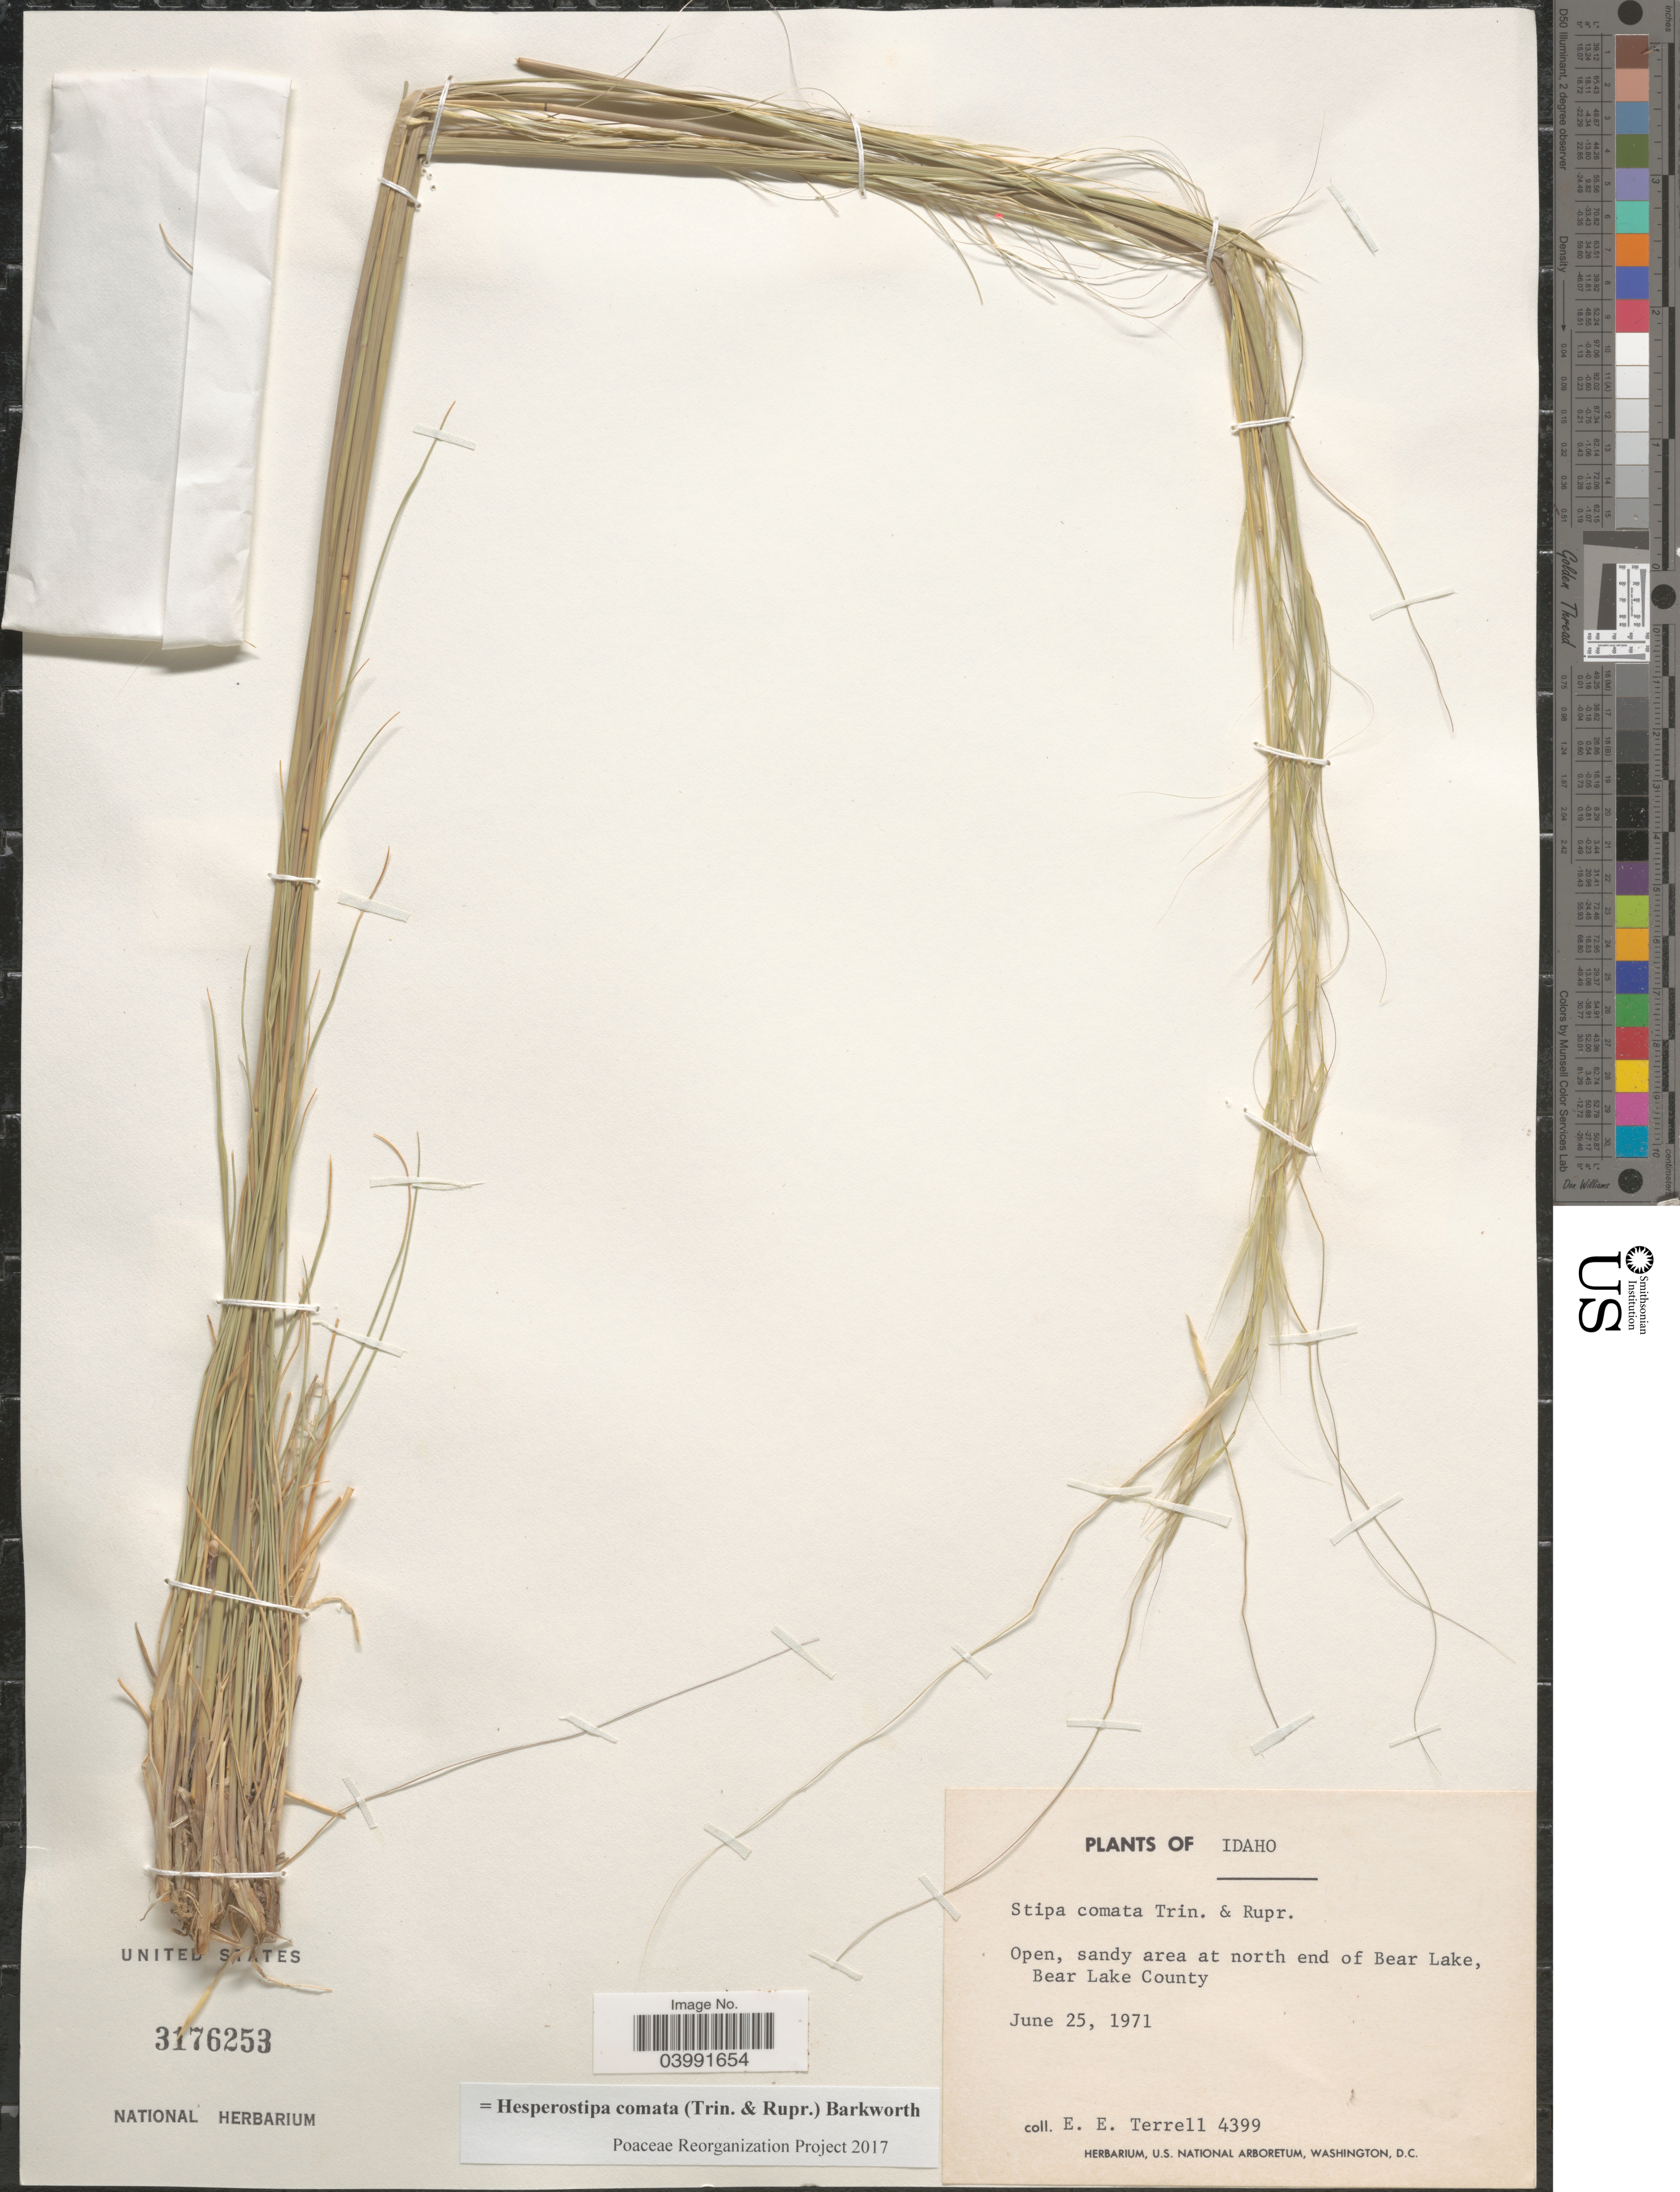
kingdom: Plantae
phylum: Tracheophyta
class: Liliopsida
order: Poales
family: Poaceae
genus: Hesperostipa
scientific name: Hesperostipa comata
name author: (Trin. & Rupr.) Barkworth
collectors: E. E. Terrell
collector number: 4399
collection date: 1971-06-25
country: United States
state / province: Idaho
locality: Area at north end of Bear Lake, Bear Lake County.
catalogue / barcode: US 3176253